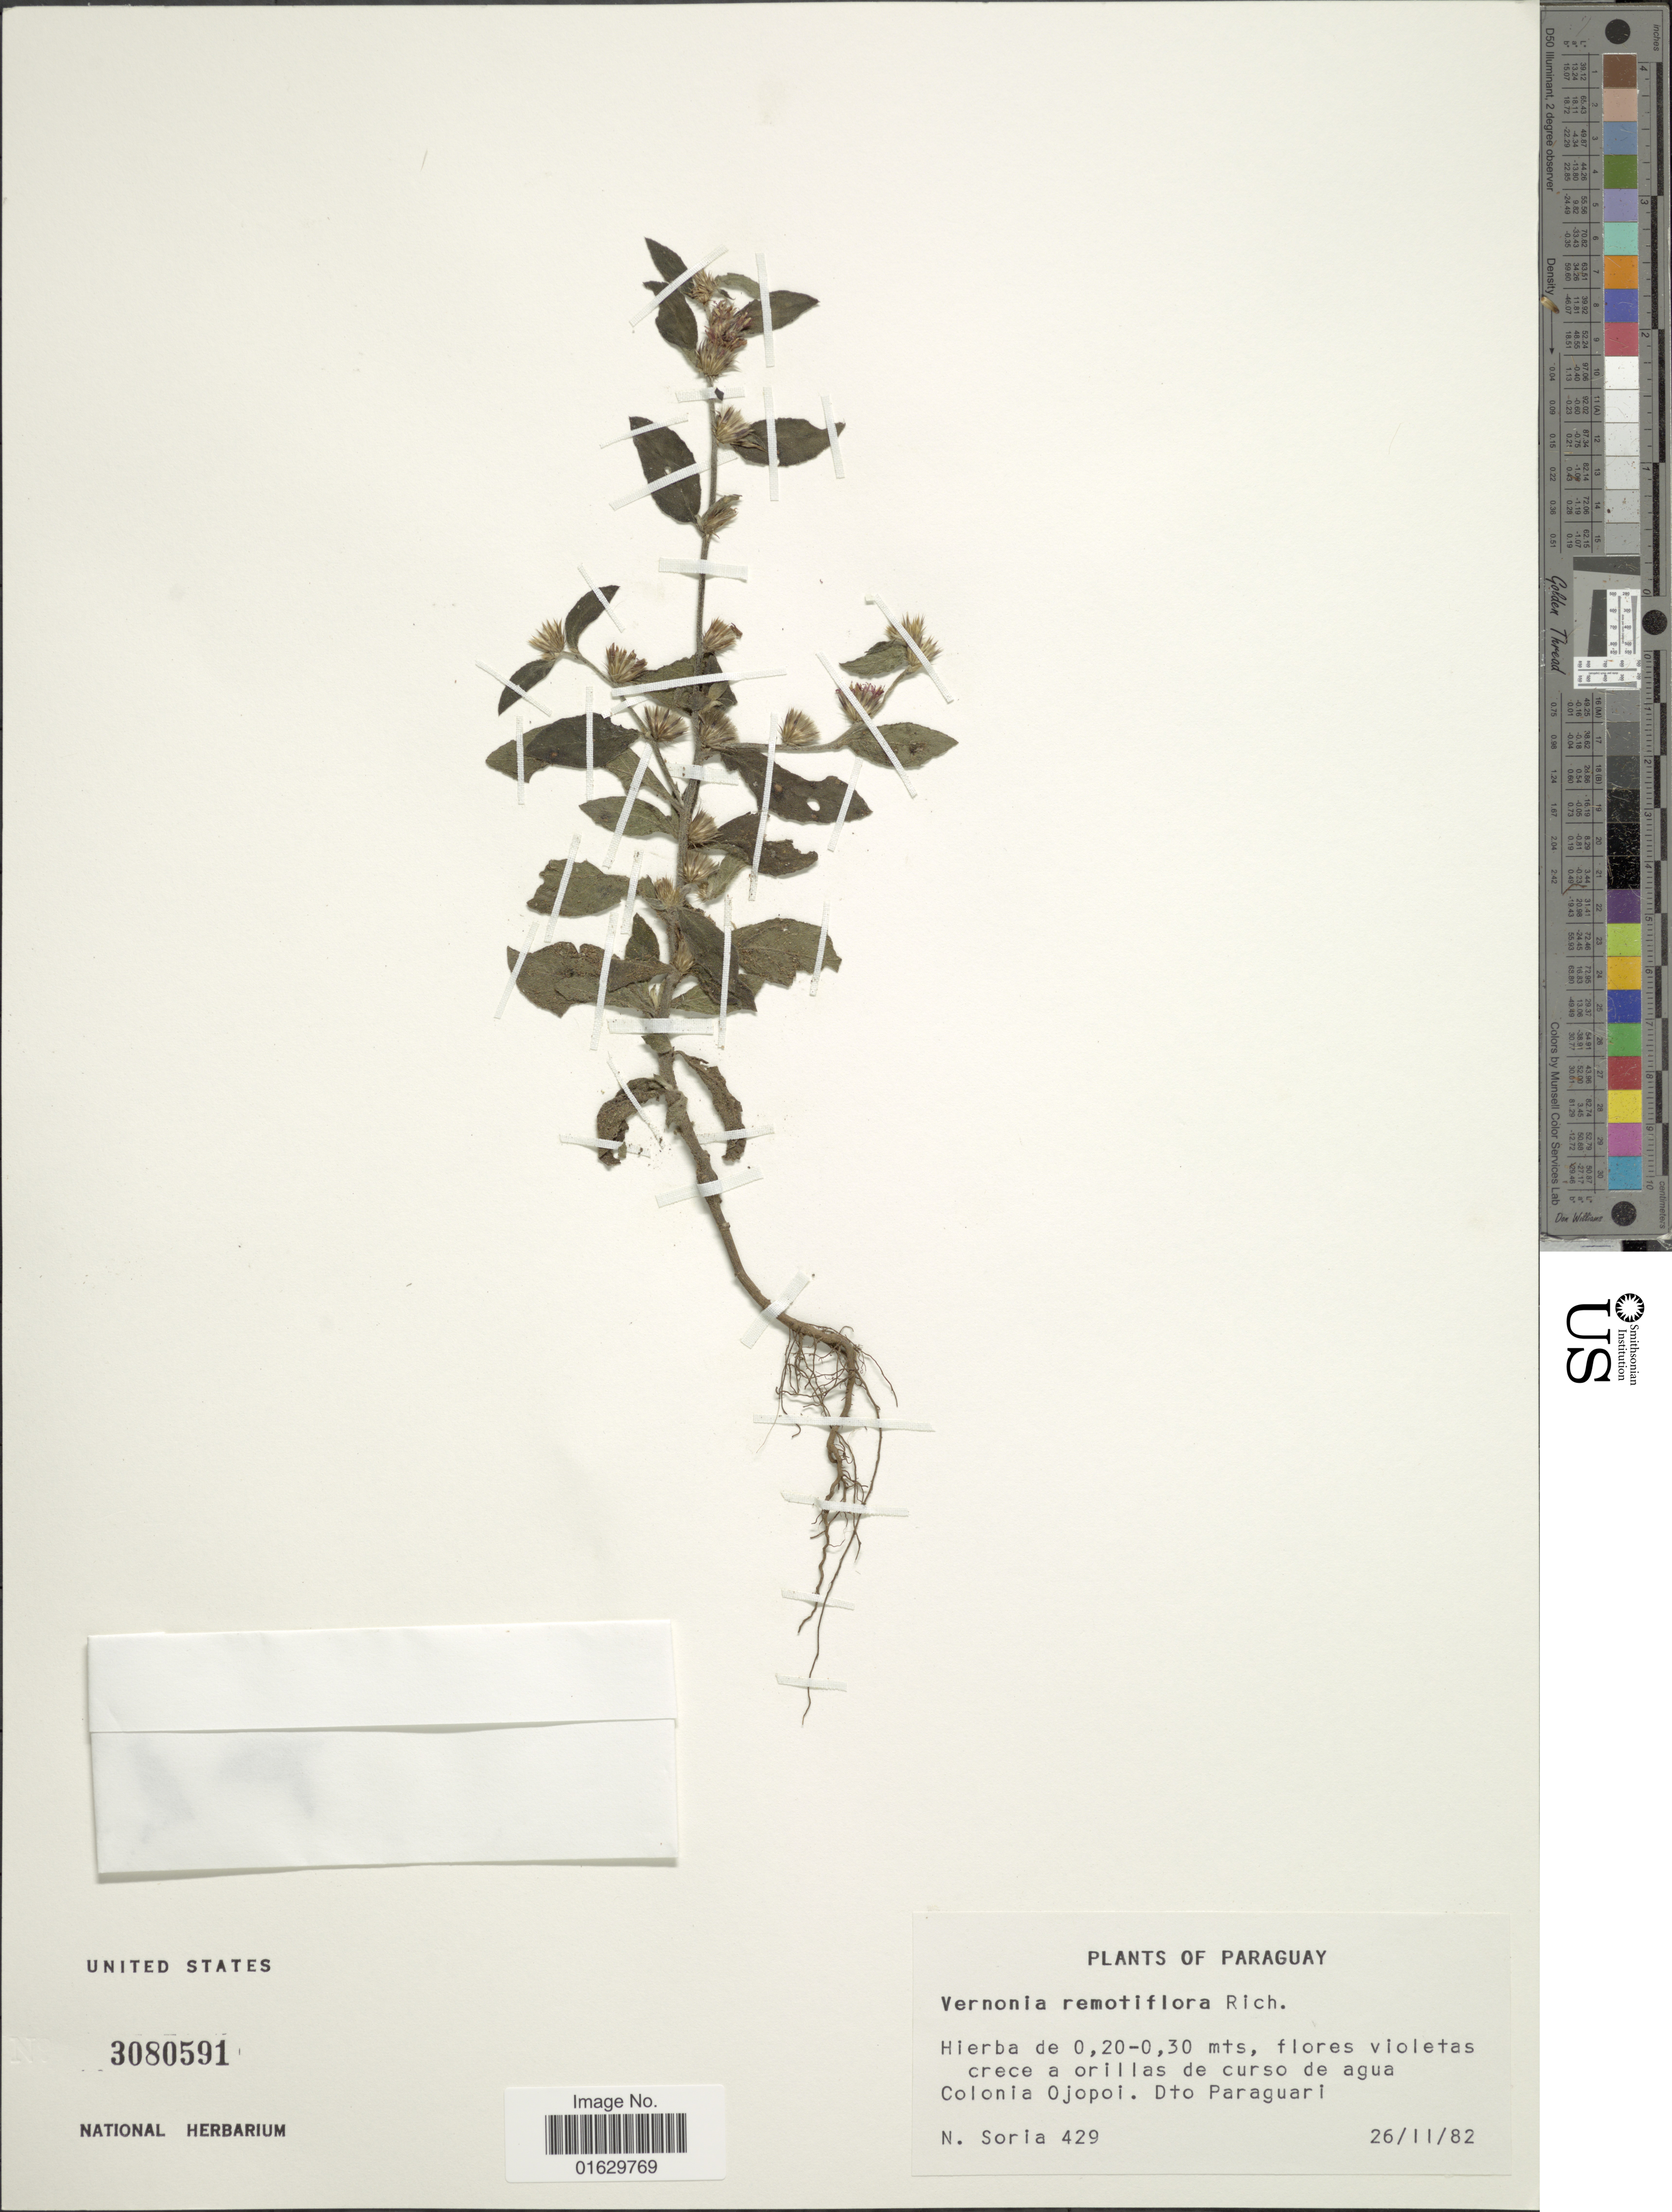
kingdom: Plantae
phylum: Tracheophyta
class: Magnoliopsida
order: Asterales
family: Asteraceae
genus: Lepidaploa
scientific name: Lepidaploa remotiflora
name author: (Rich.) H. Rob.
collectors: N. Soria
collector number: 429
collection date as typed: Transcribed d/m/y: 26/11/82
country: Paraguay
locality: Colonia Ojopoi, Dto Paraguari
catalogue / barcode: US 3080591